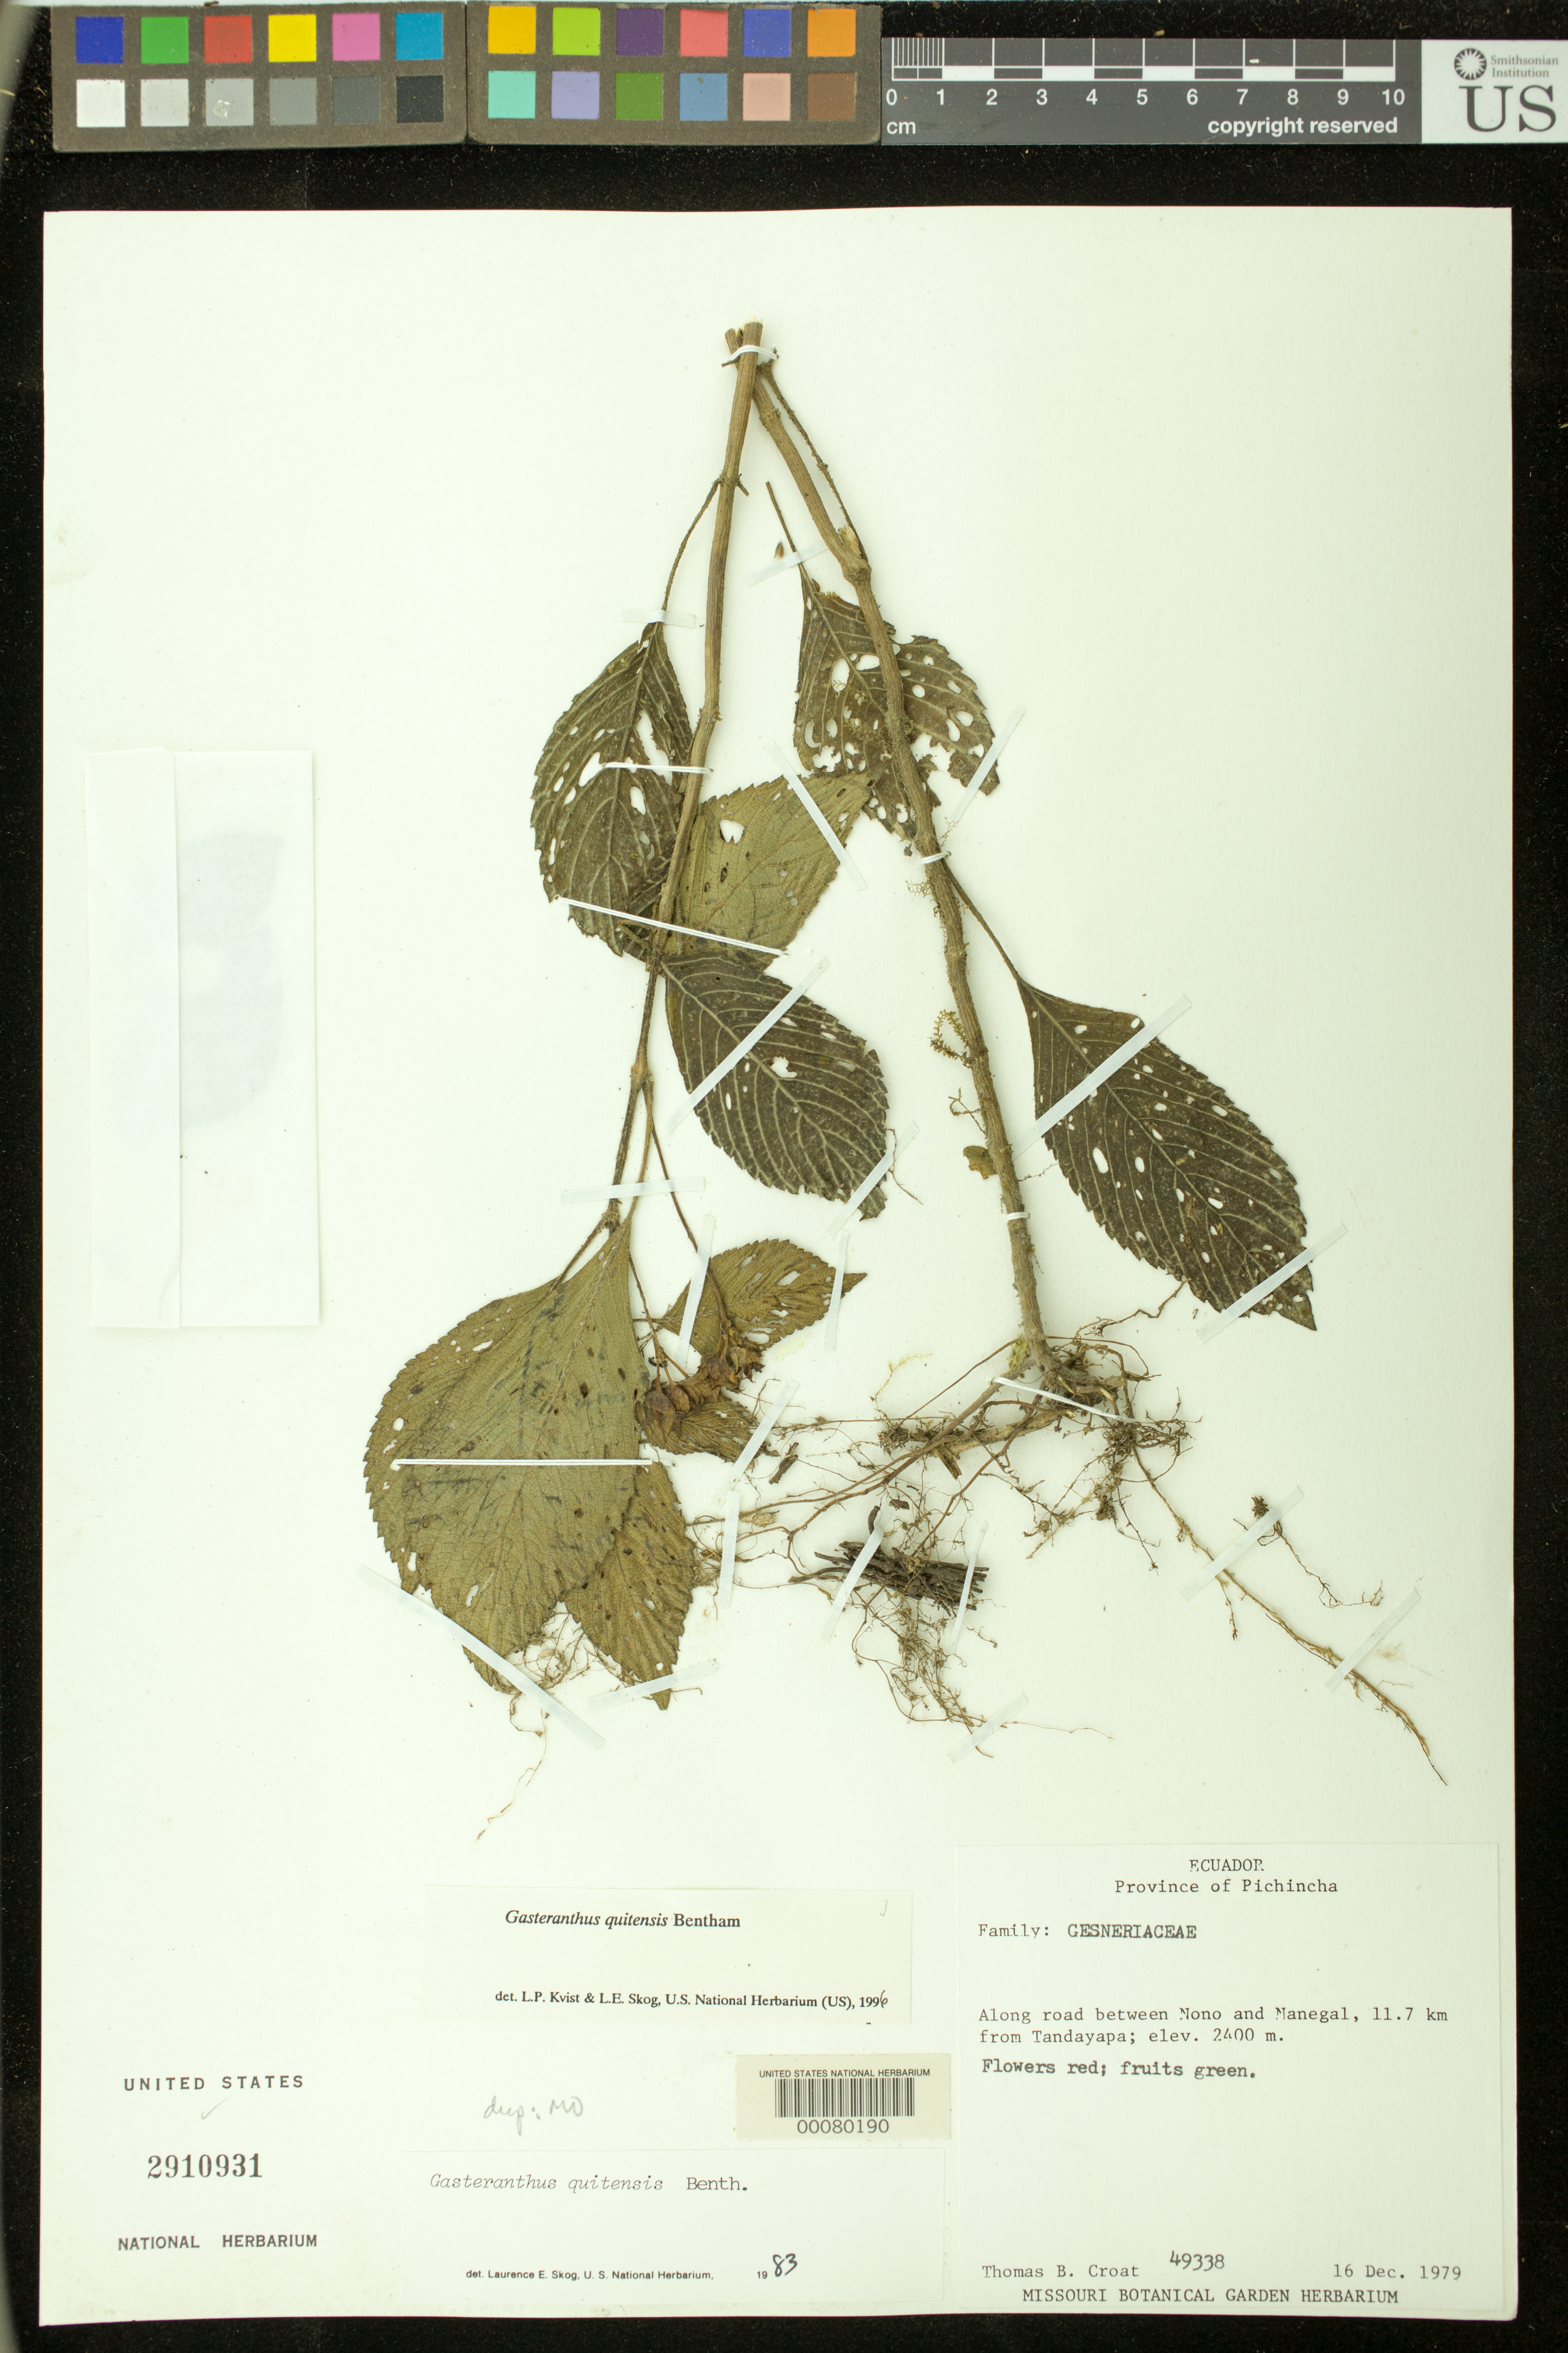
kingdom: Plantae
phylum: Tracheophyta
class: Magnoliopsida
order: Lamiales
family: Gesneriaceae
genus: Gasteranthus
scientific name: Gasteranthus quitensis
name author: Benth.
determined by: Skog, Laurence E.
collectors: T. B. Croat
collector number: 49338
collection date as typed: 16 Dec 1979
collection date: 1979-12-16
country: Ecuador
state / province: Pichincha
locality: Along road between Nono and Nanegal, 11.7 km from Tandayapa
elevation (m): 2400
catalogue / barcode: US 2910931